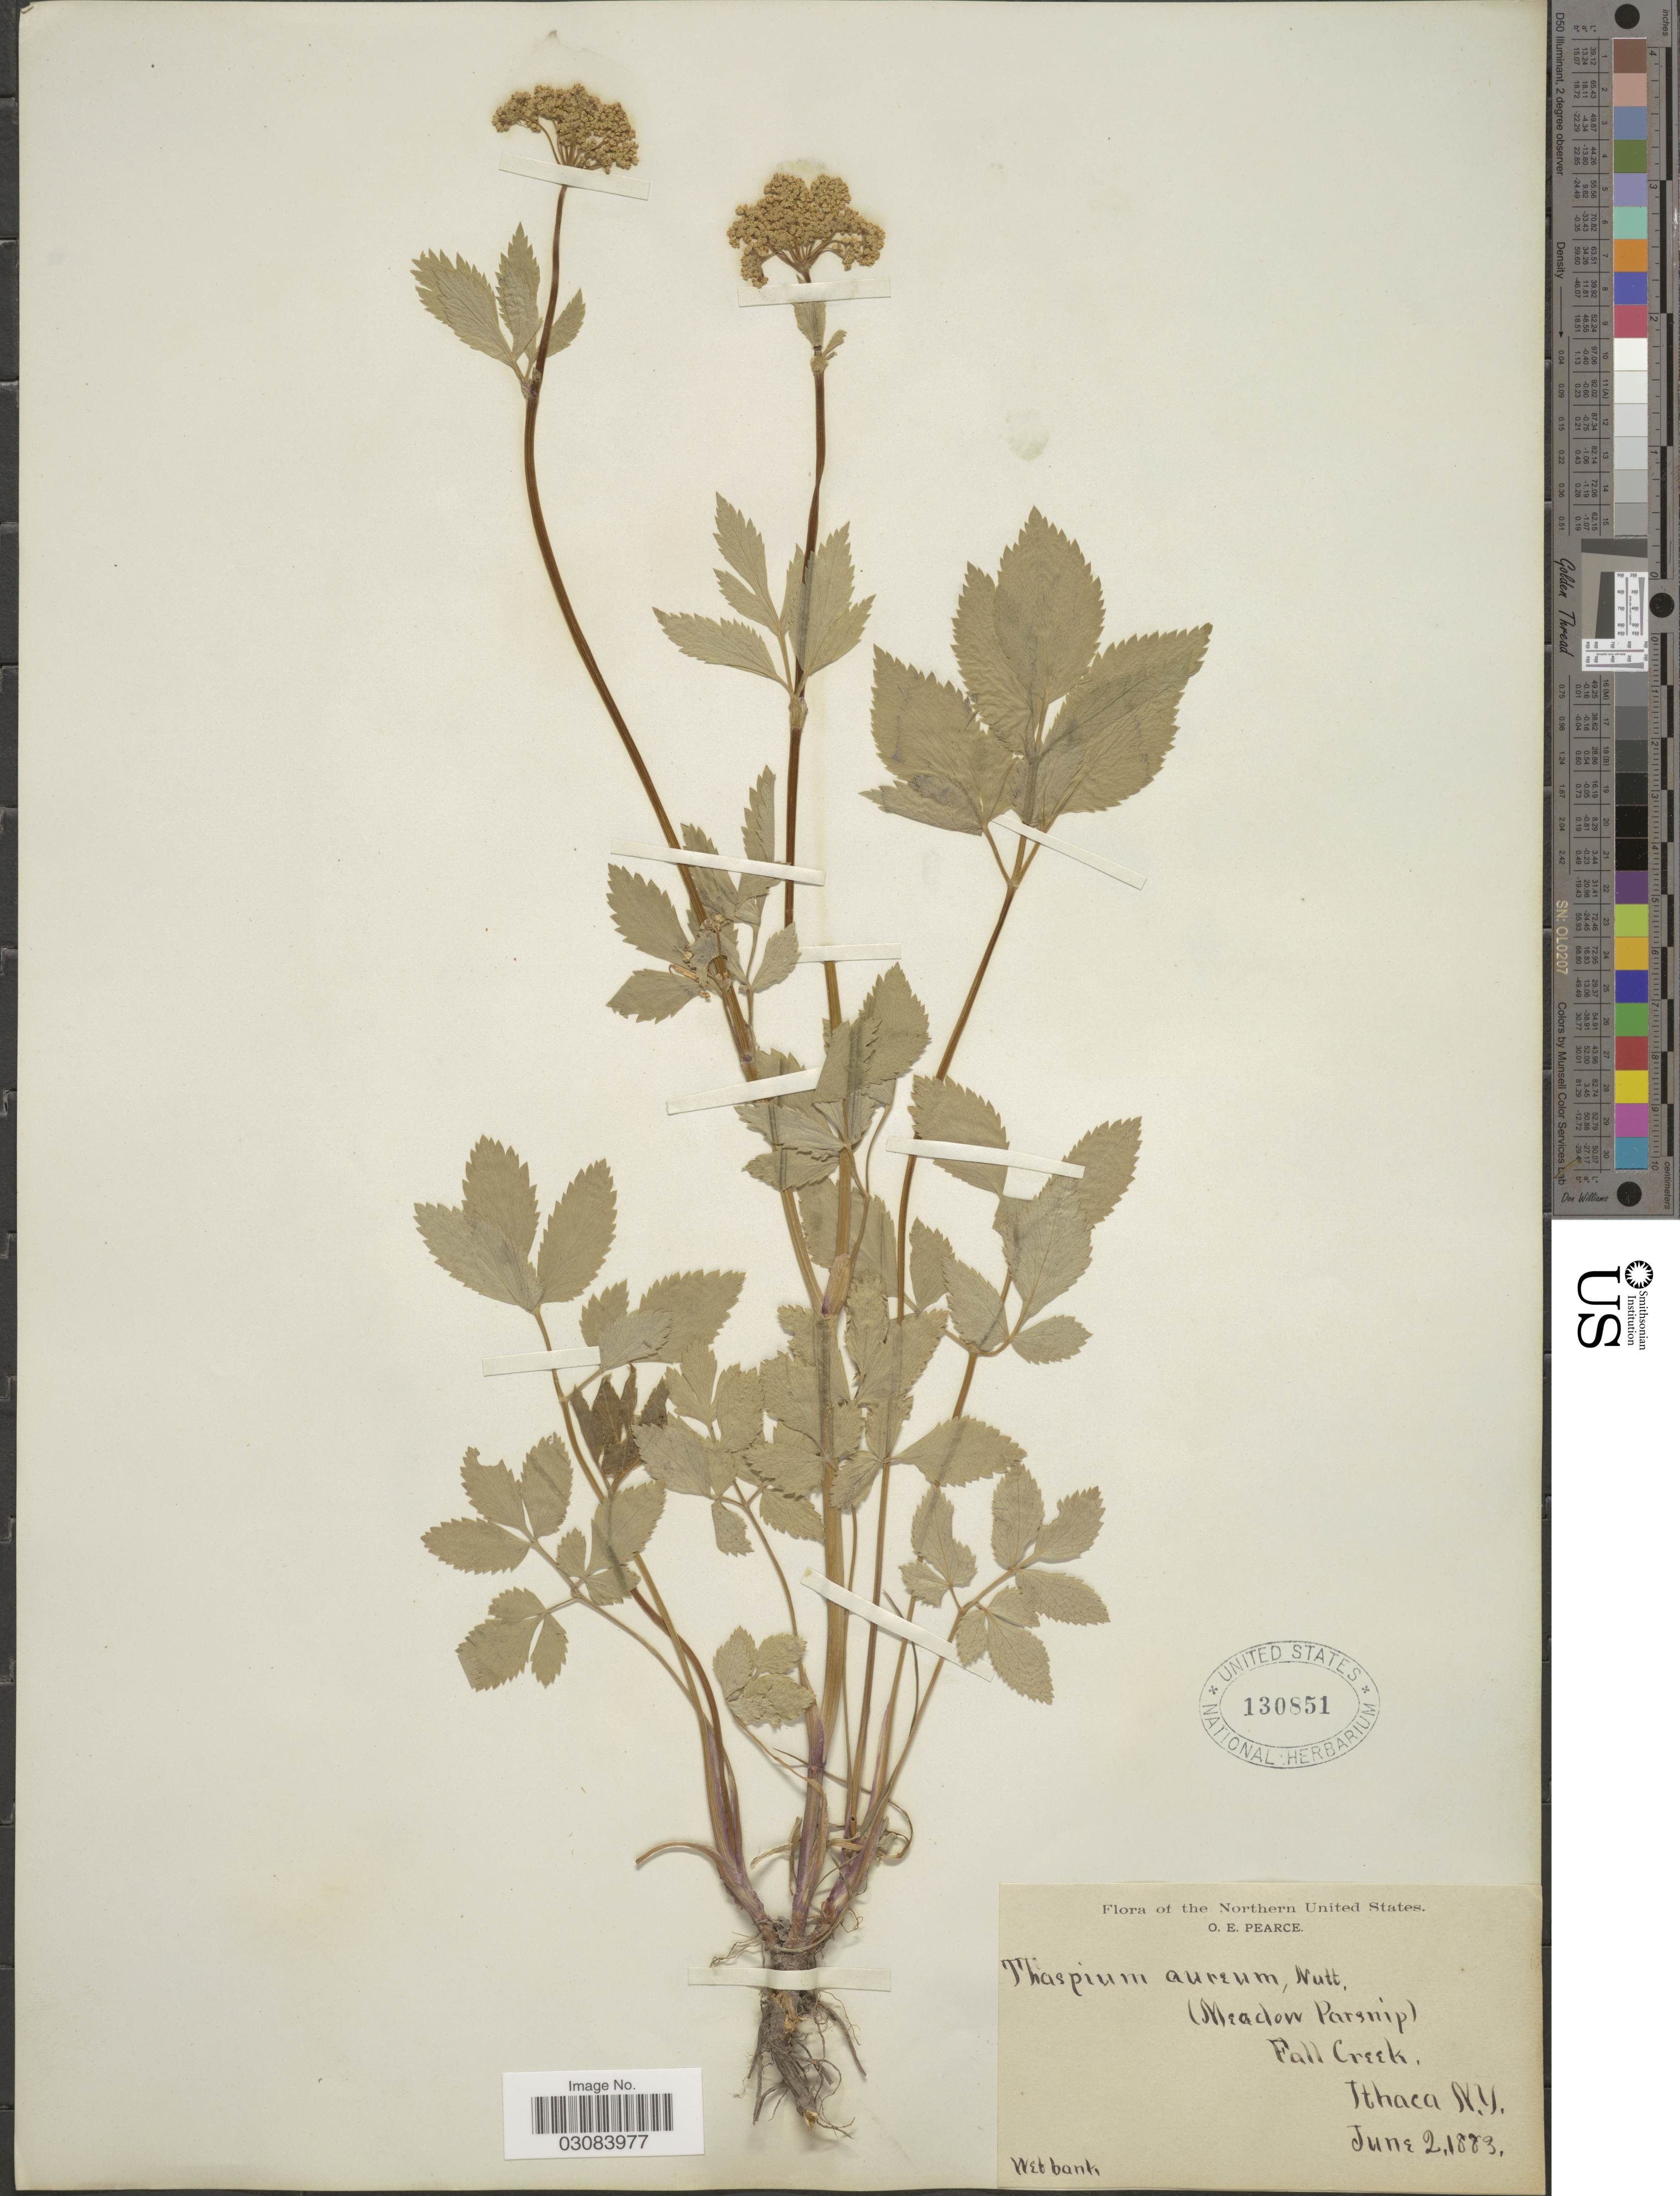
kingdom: Plantae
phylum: Tracheophyta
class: Magnoliopsida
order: Apiales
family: Apiaceae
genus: Zizia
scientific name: Zizia aurea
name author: (L.) Koch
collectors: O. E. Pearce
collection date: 1883-06-02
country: United States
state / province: New York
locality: Northern United States. Fall Creek. Ithaca.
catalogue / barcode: US 130851